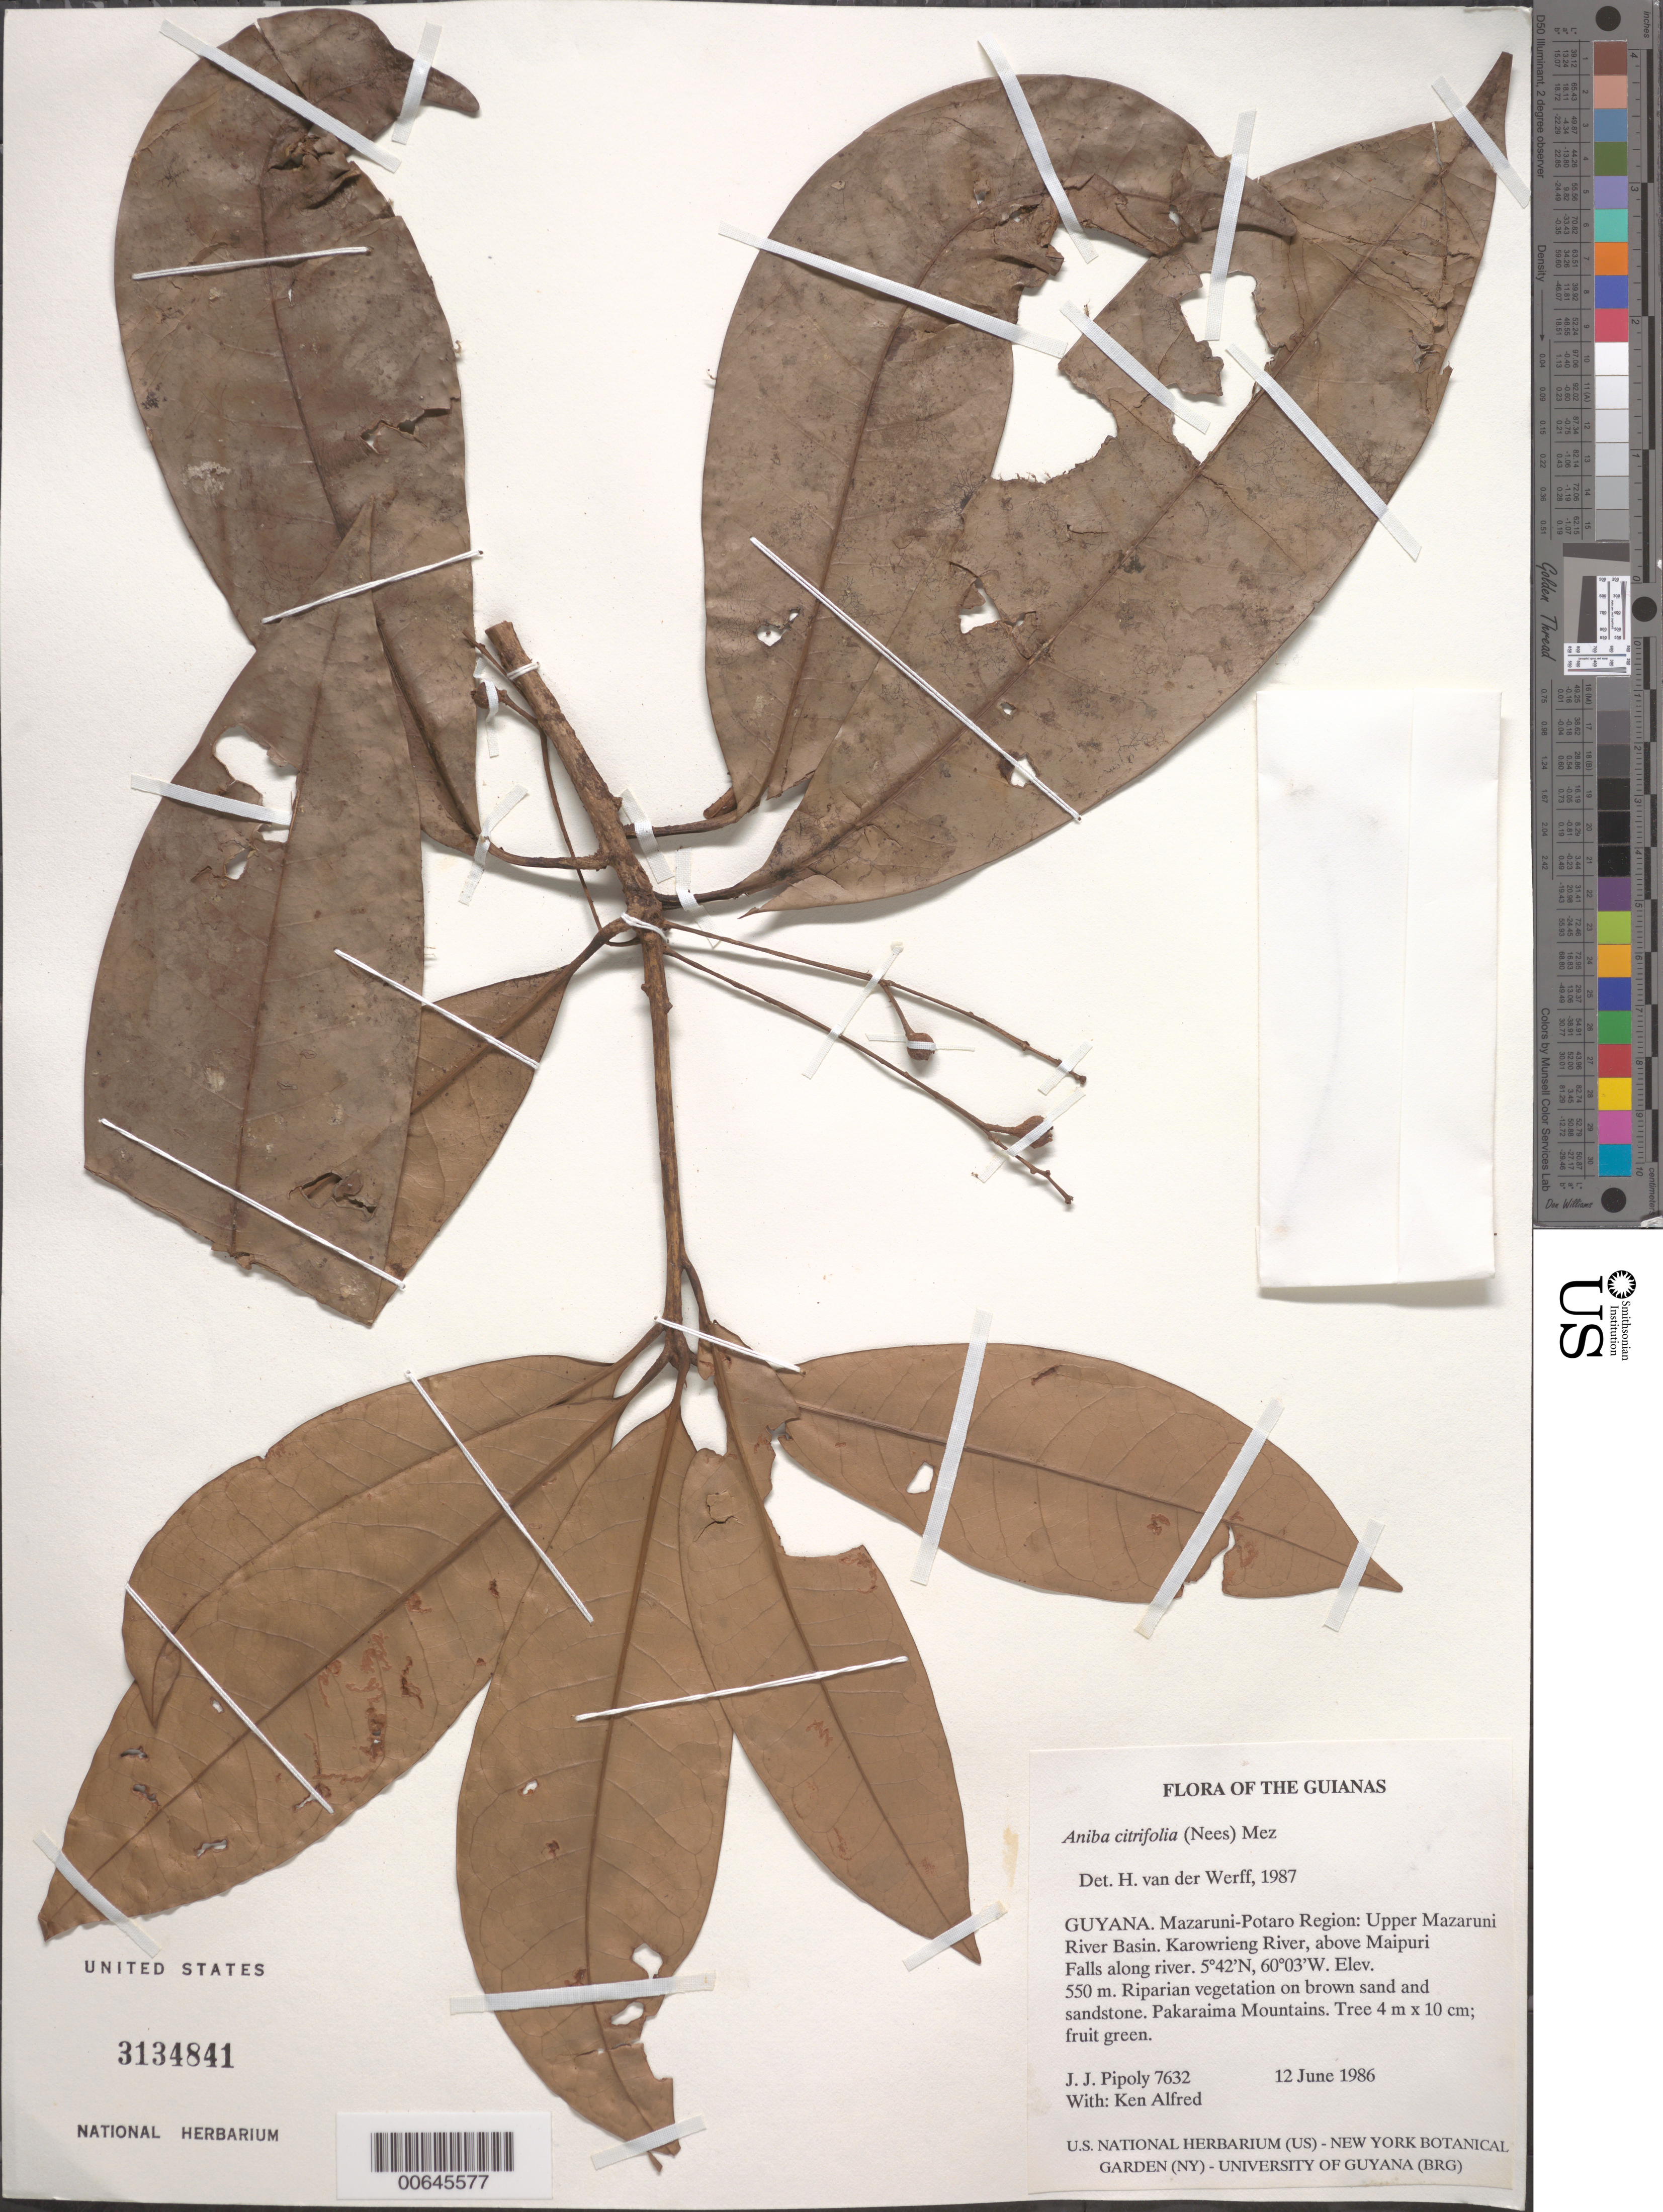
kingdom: Plantae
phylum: Tracheophyta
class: Magnoliopsida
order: Laurales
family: Lauraceae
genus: Aniba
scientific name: Aniba citrifolia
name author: (Nees) Mez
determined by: van der Werff, H., (MO), Missouri Botanical Garden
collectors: J. J. Pipoly & K. Alfred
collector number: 7632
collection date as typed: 12 June 1986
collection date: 1986-06-12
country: Guyana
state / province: Cuyuni-Mazaruni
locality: Pakaraima Mts. Upper Mazaruni River Basin. Karowrieng River, above Maipuri Falls along river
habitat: Riparian vegetation on brown sand and sandstone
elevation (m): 550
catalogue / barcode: US 3134841